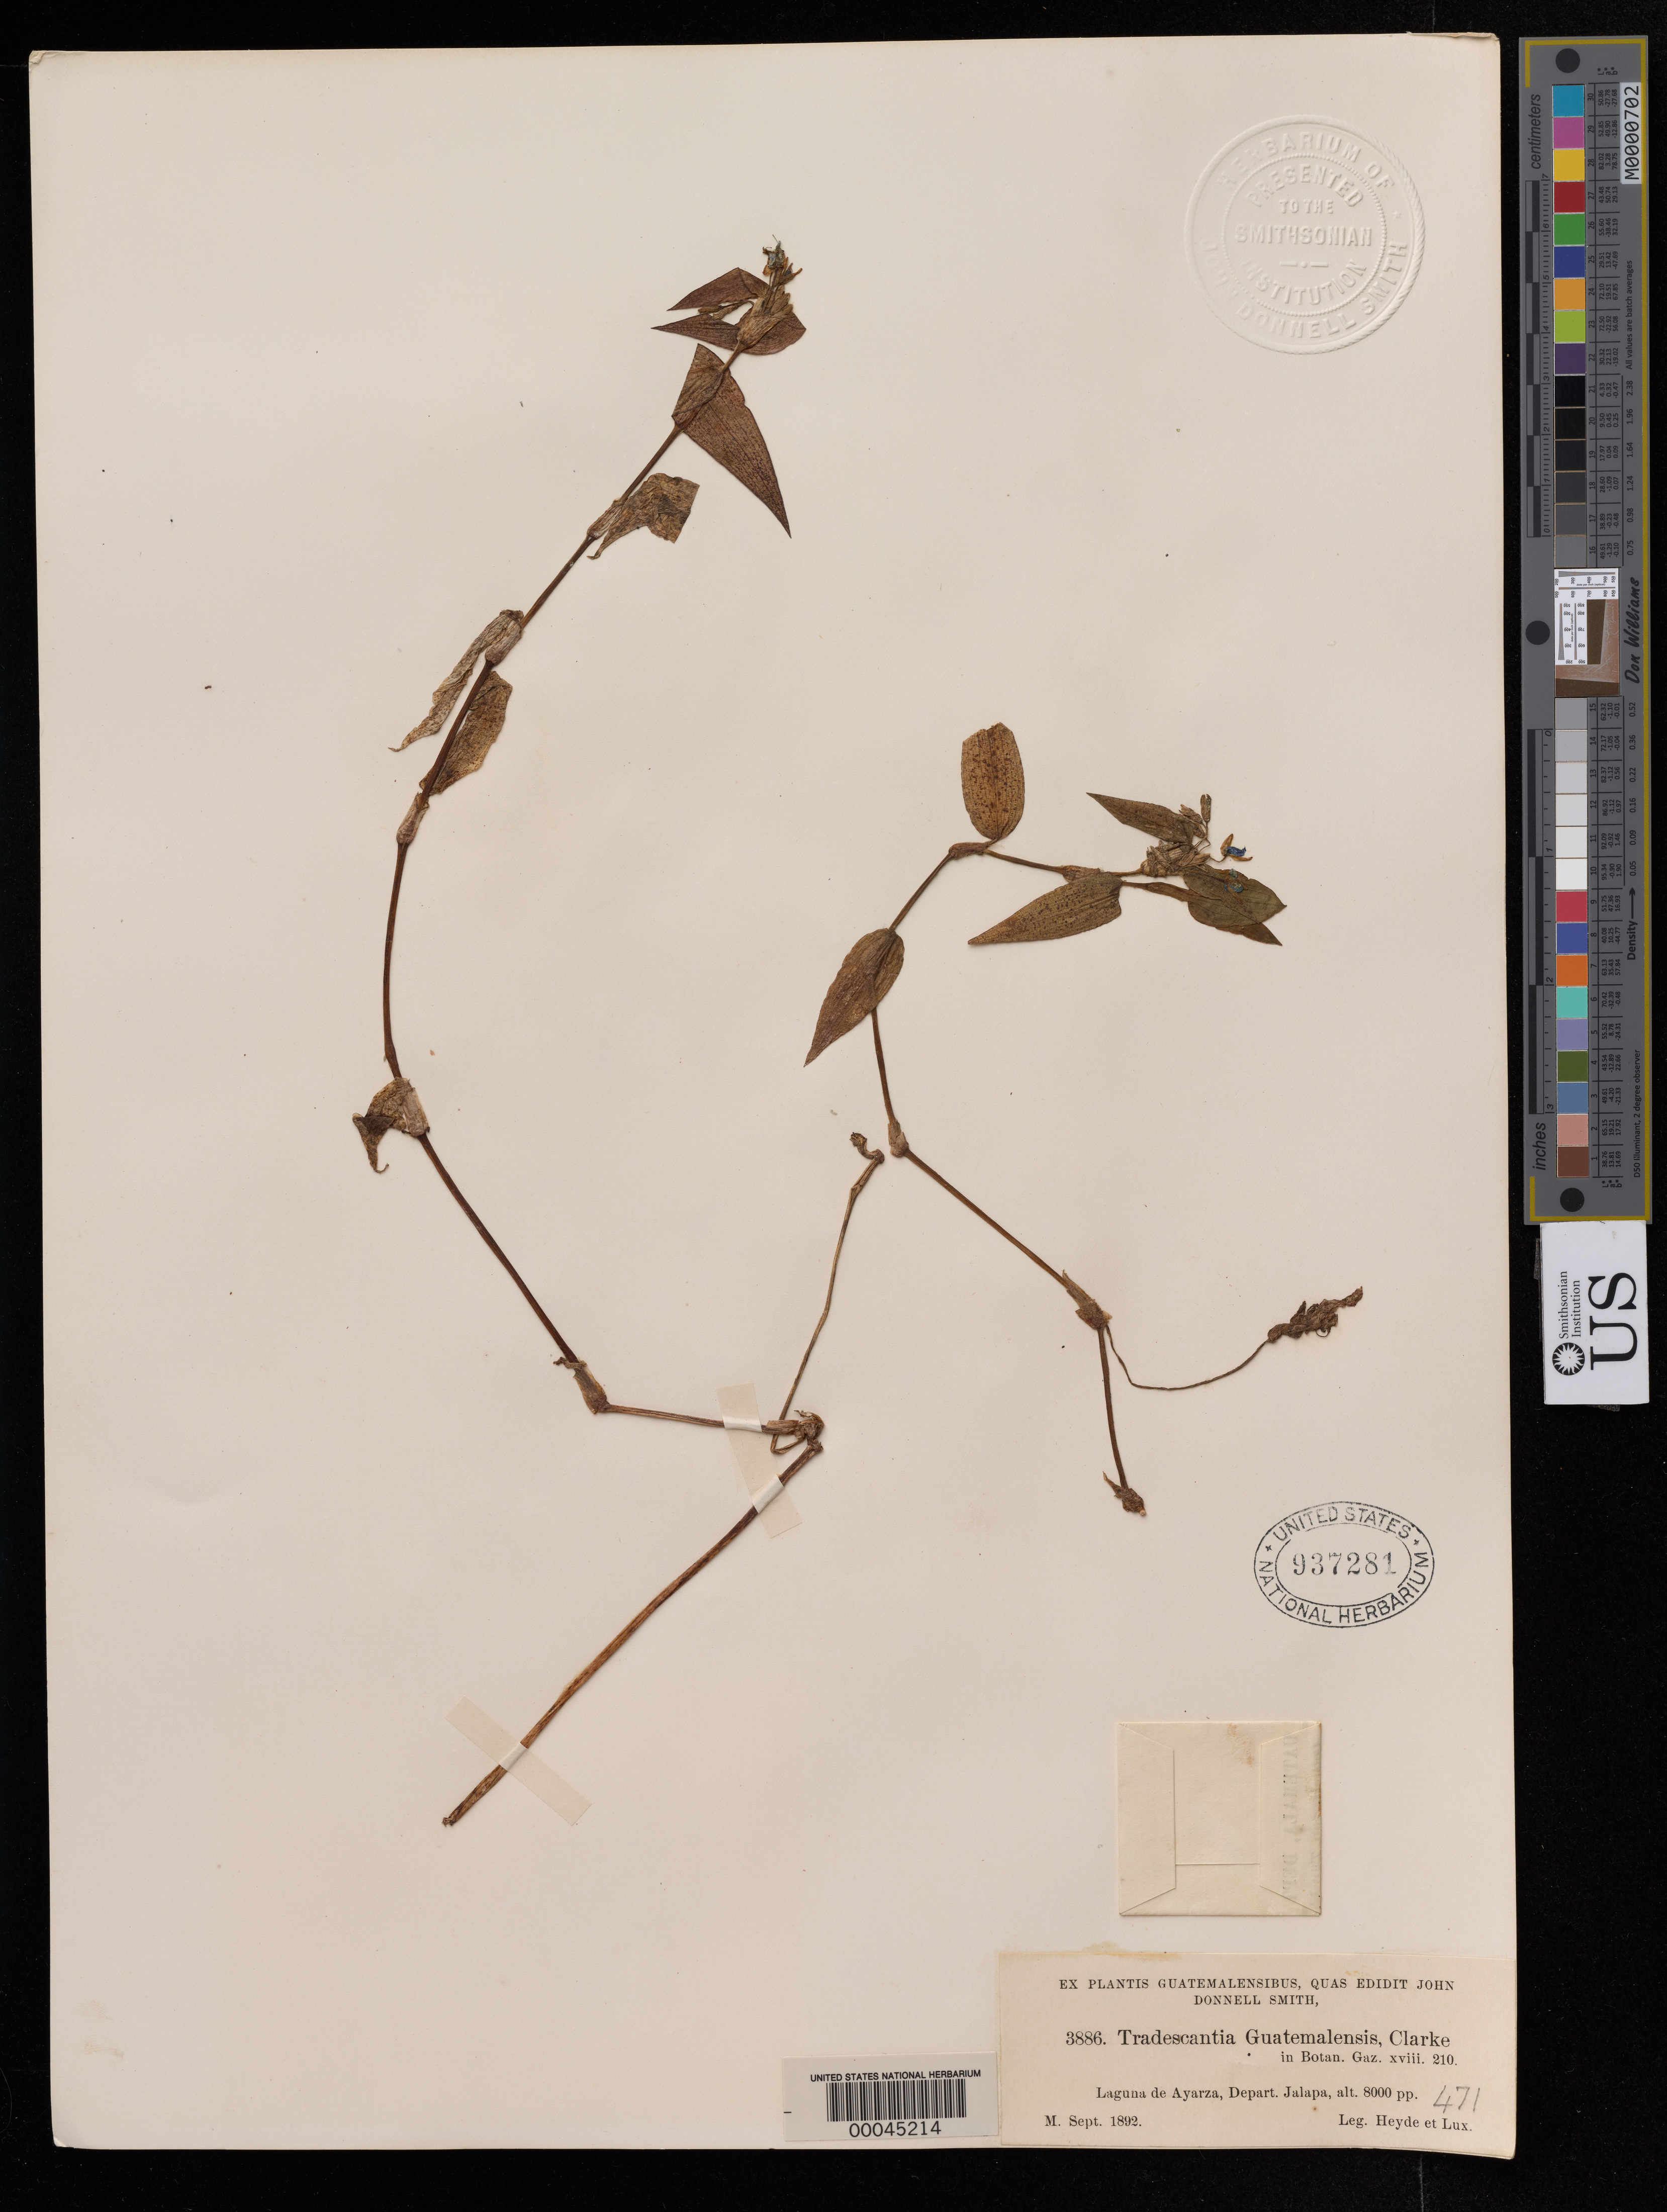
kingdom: Plantae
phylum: Tracheophyta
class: Liliopsida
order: Commelinales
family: Commelinaceae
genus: Tradescantia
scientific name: Tradescantia guatemalensis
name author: C.B. Clarke ex Donn. Sm.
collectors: E. T. Heyde & E. Lux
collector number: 3886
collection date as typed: Sep 1892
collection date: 1892-09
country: Guatemala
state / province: Jalapa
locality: Laguna de Ayarza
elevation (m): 2440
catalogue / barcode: US 937281